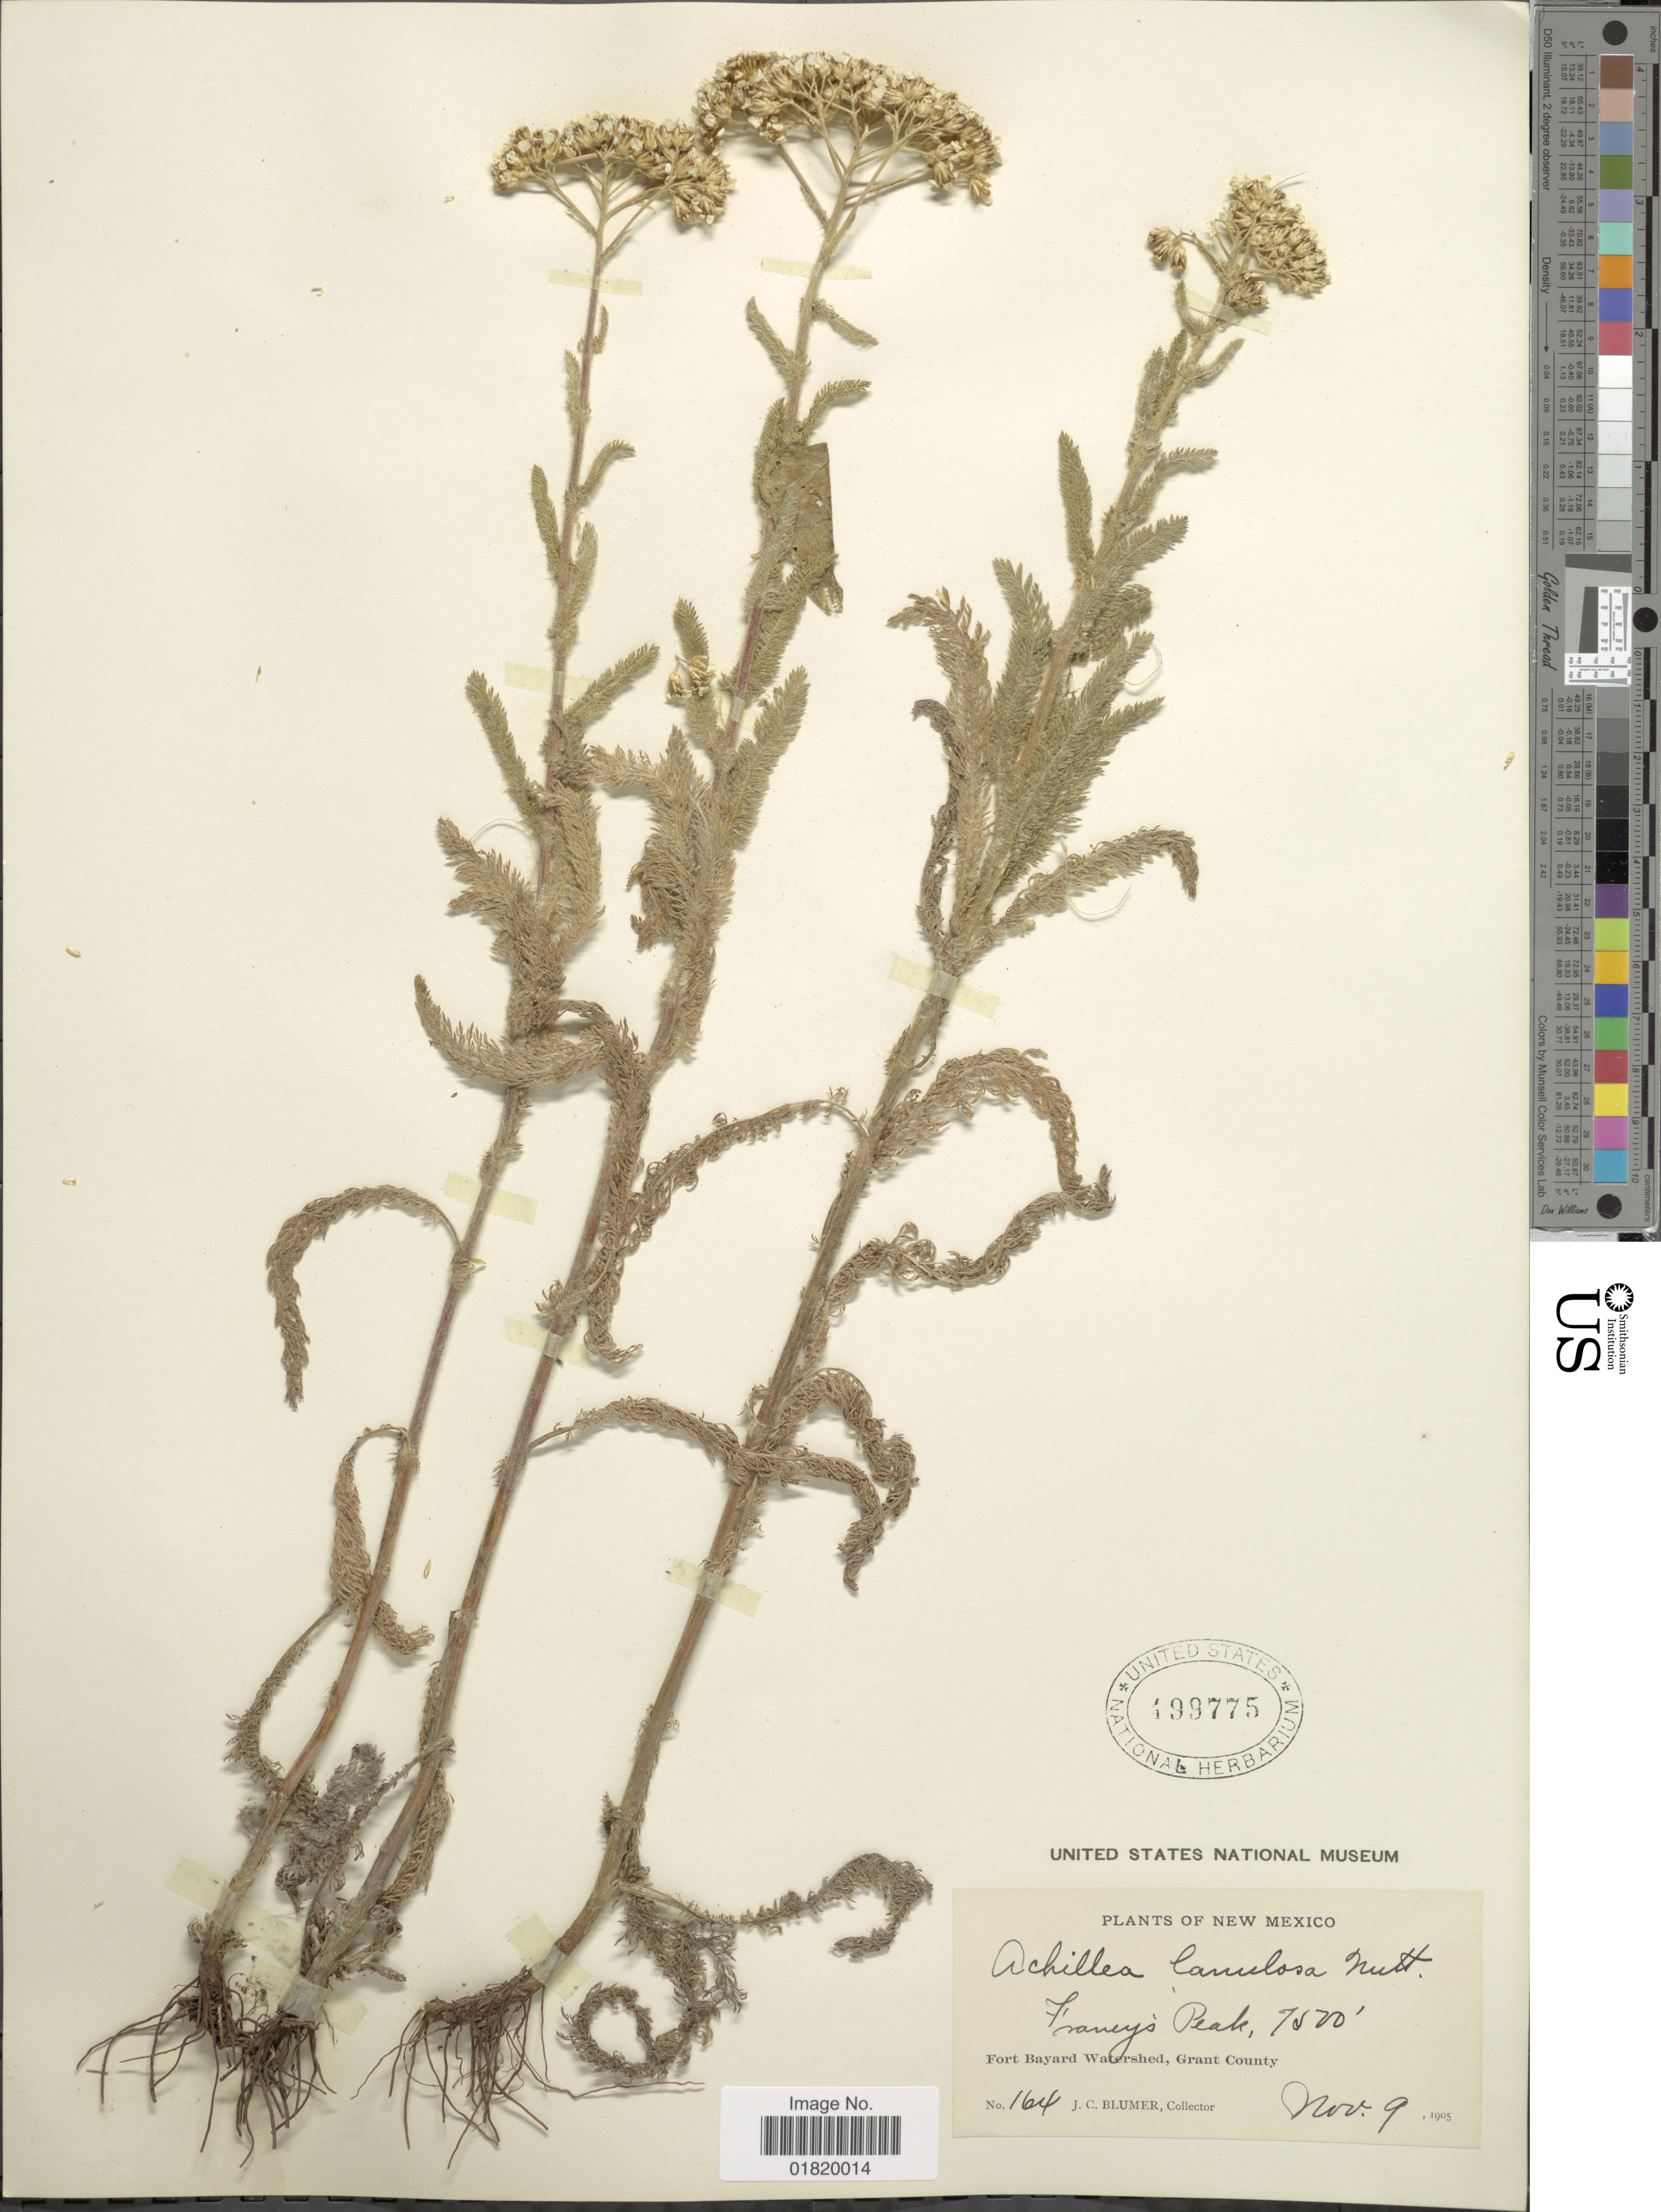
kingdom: Plantae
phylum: Tracheophyta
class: Magnoliopsida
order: Asterales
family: Asteraceae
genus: Achillea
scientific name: Achillea lanulosa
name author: Nutt.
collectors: J. C. Blumer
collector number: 164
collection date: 1905-11-09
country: United States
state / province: New Mexico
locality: Franey's Peak. Fort Bayard Watershed, Grant County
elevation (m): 2286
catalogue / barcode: US 499775